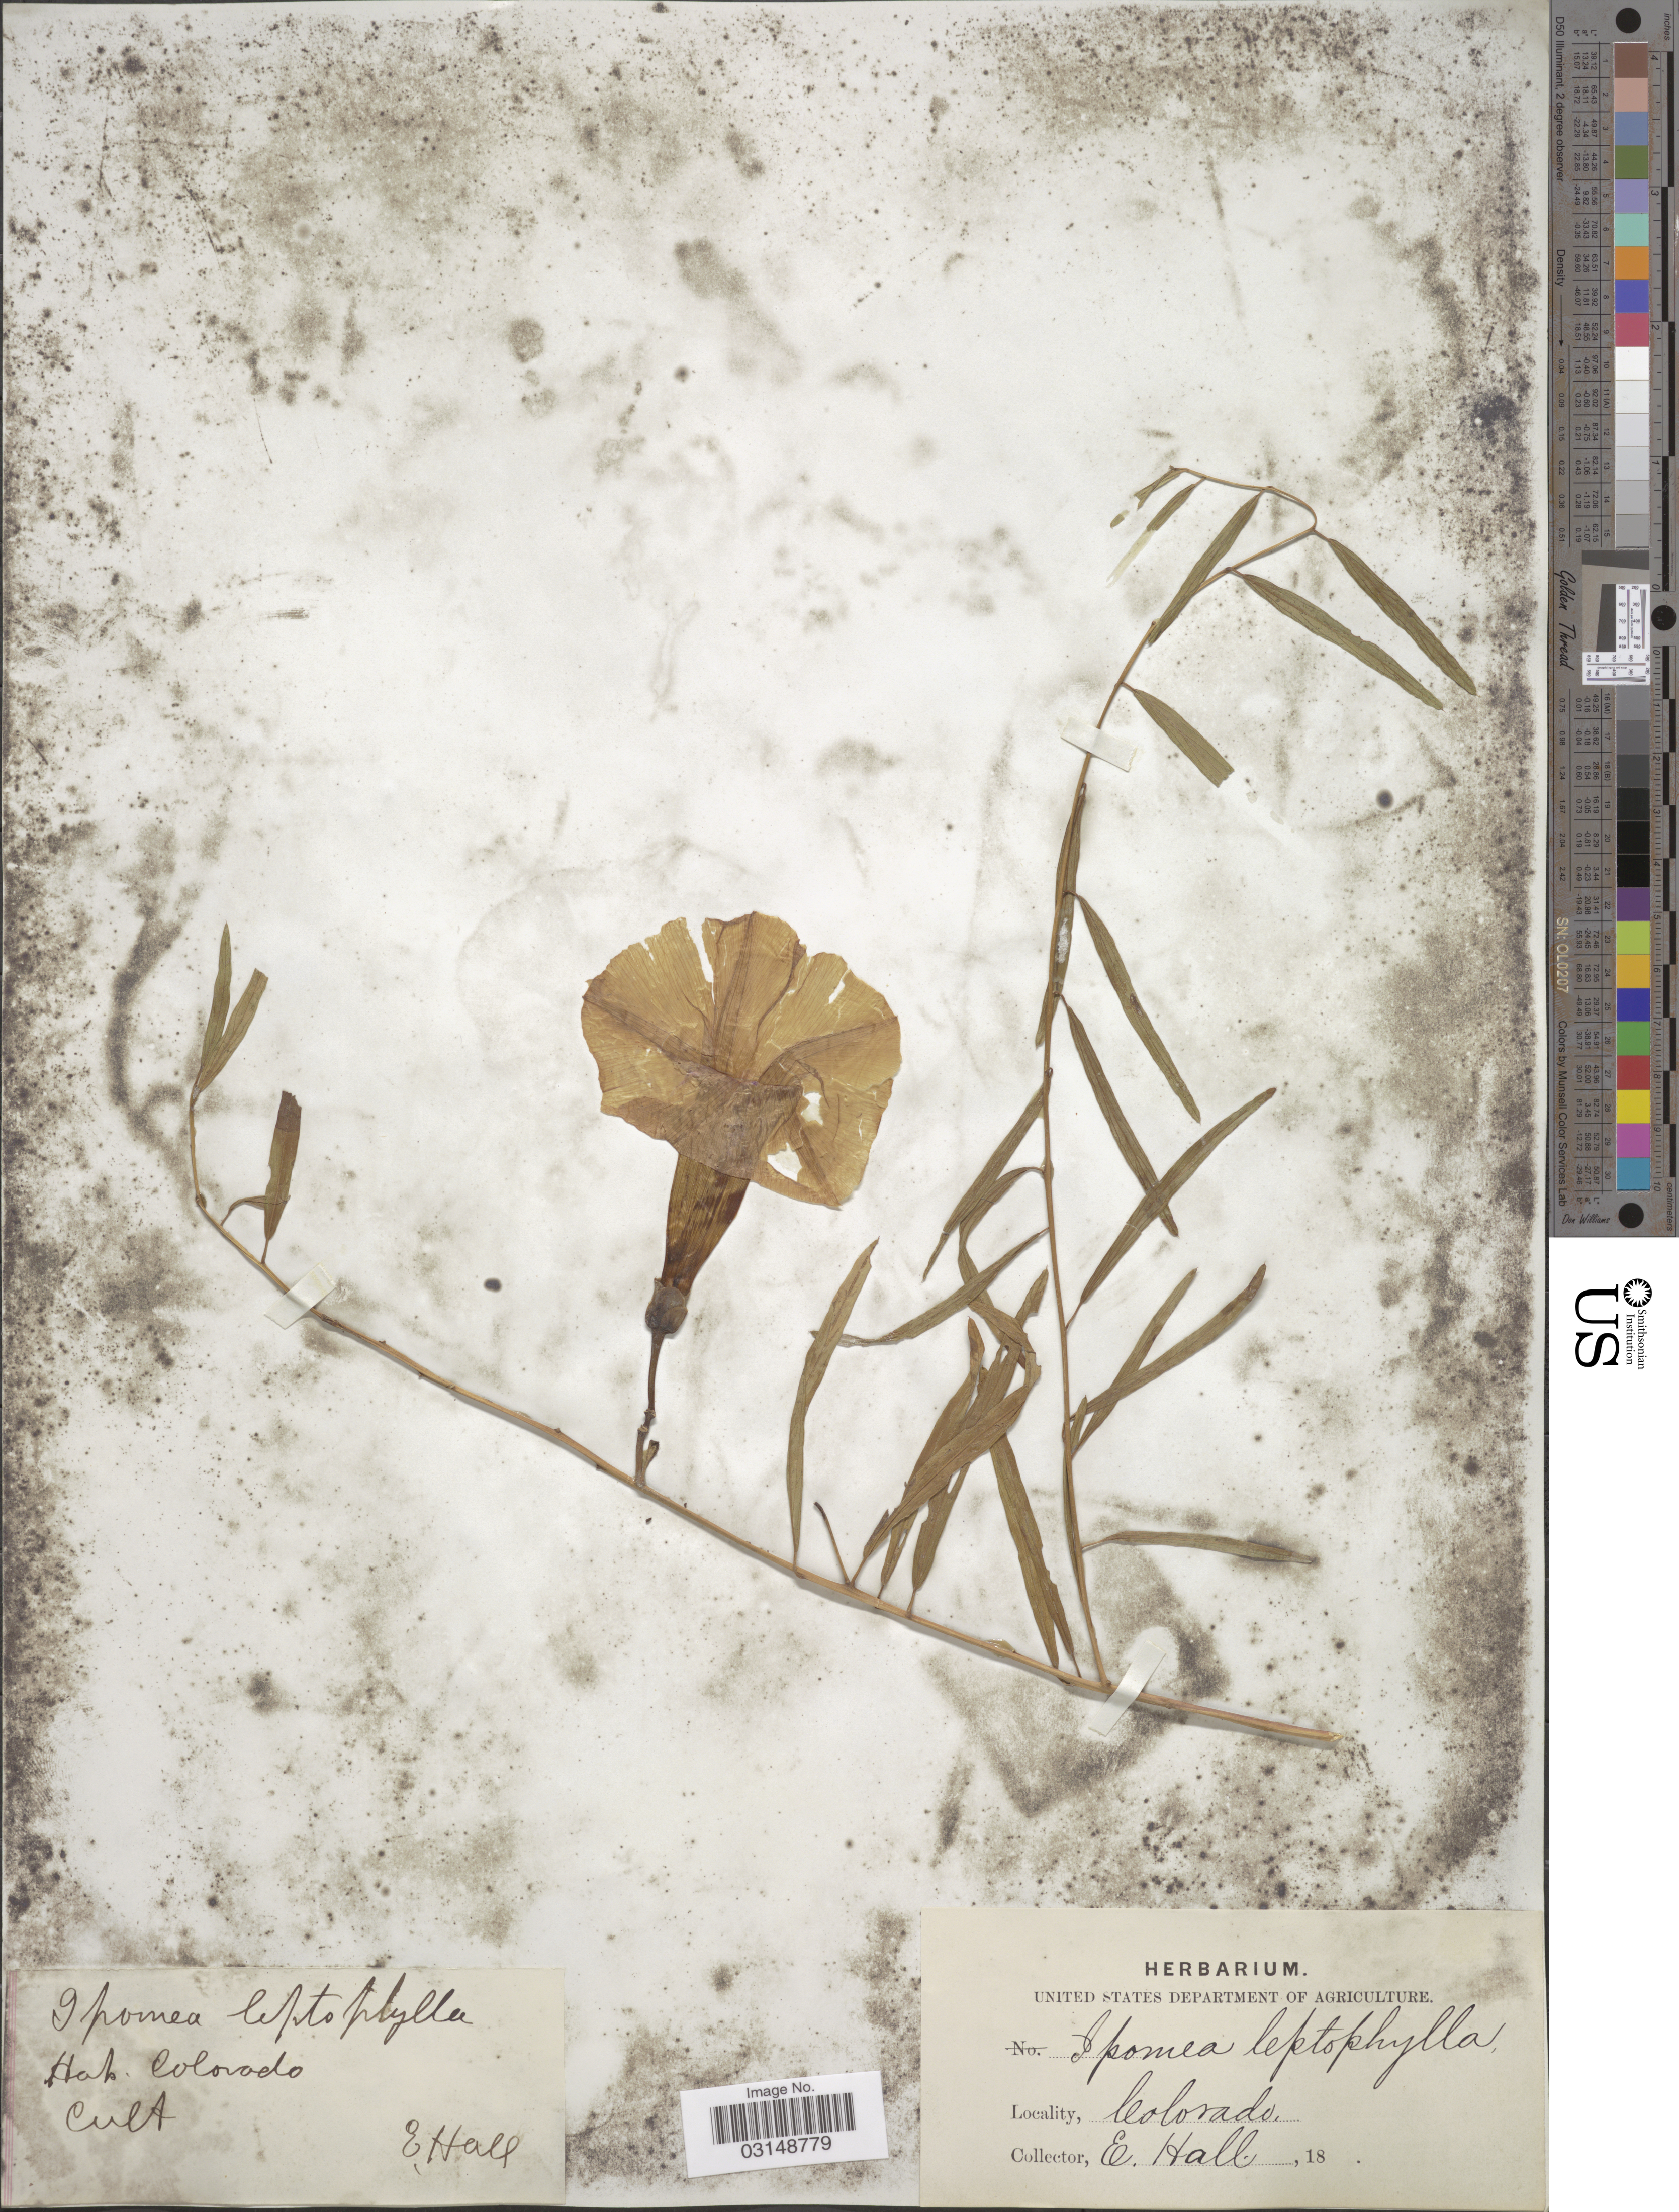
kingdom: Plantae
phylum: Tracheophyta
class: Magnoliopsida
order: Solanales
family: Convolvulaceae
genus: Ipomoea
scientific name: Ipomoea leptophylla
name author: Torr.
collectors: E. Hall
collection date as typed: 18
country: United States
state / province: Colorado